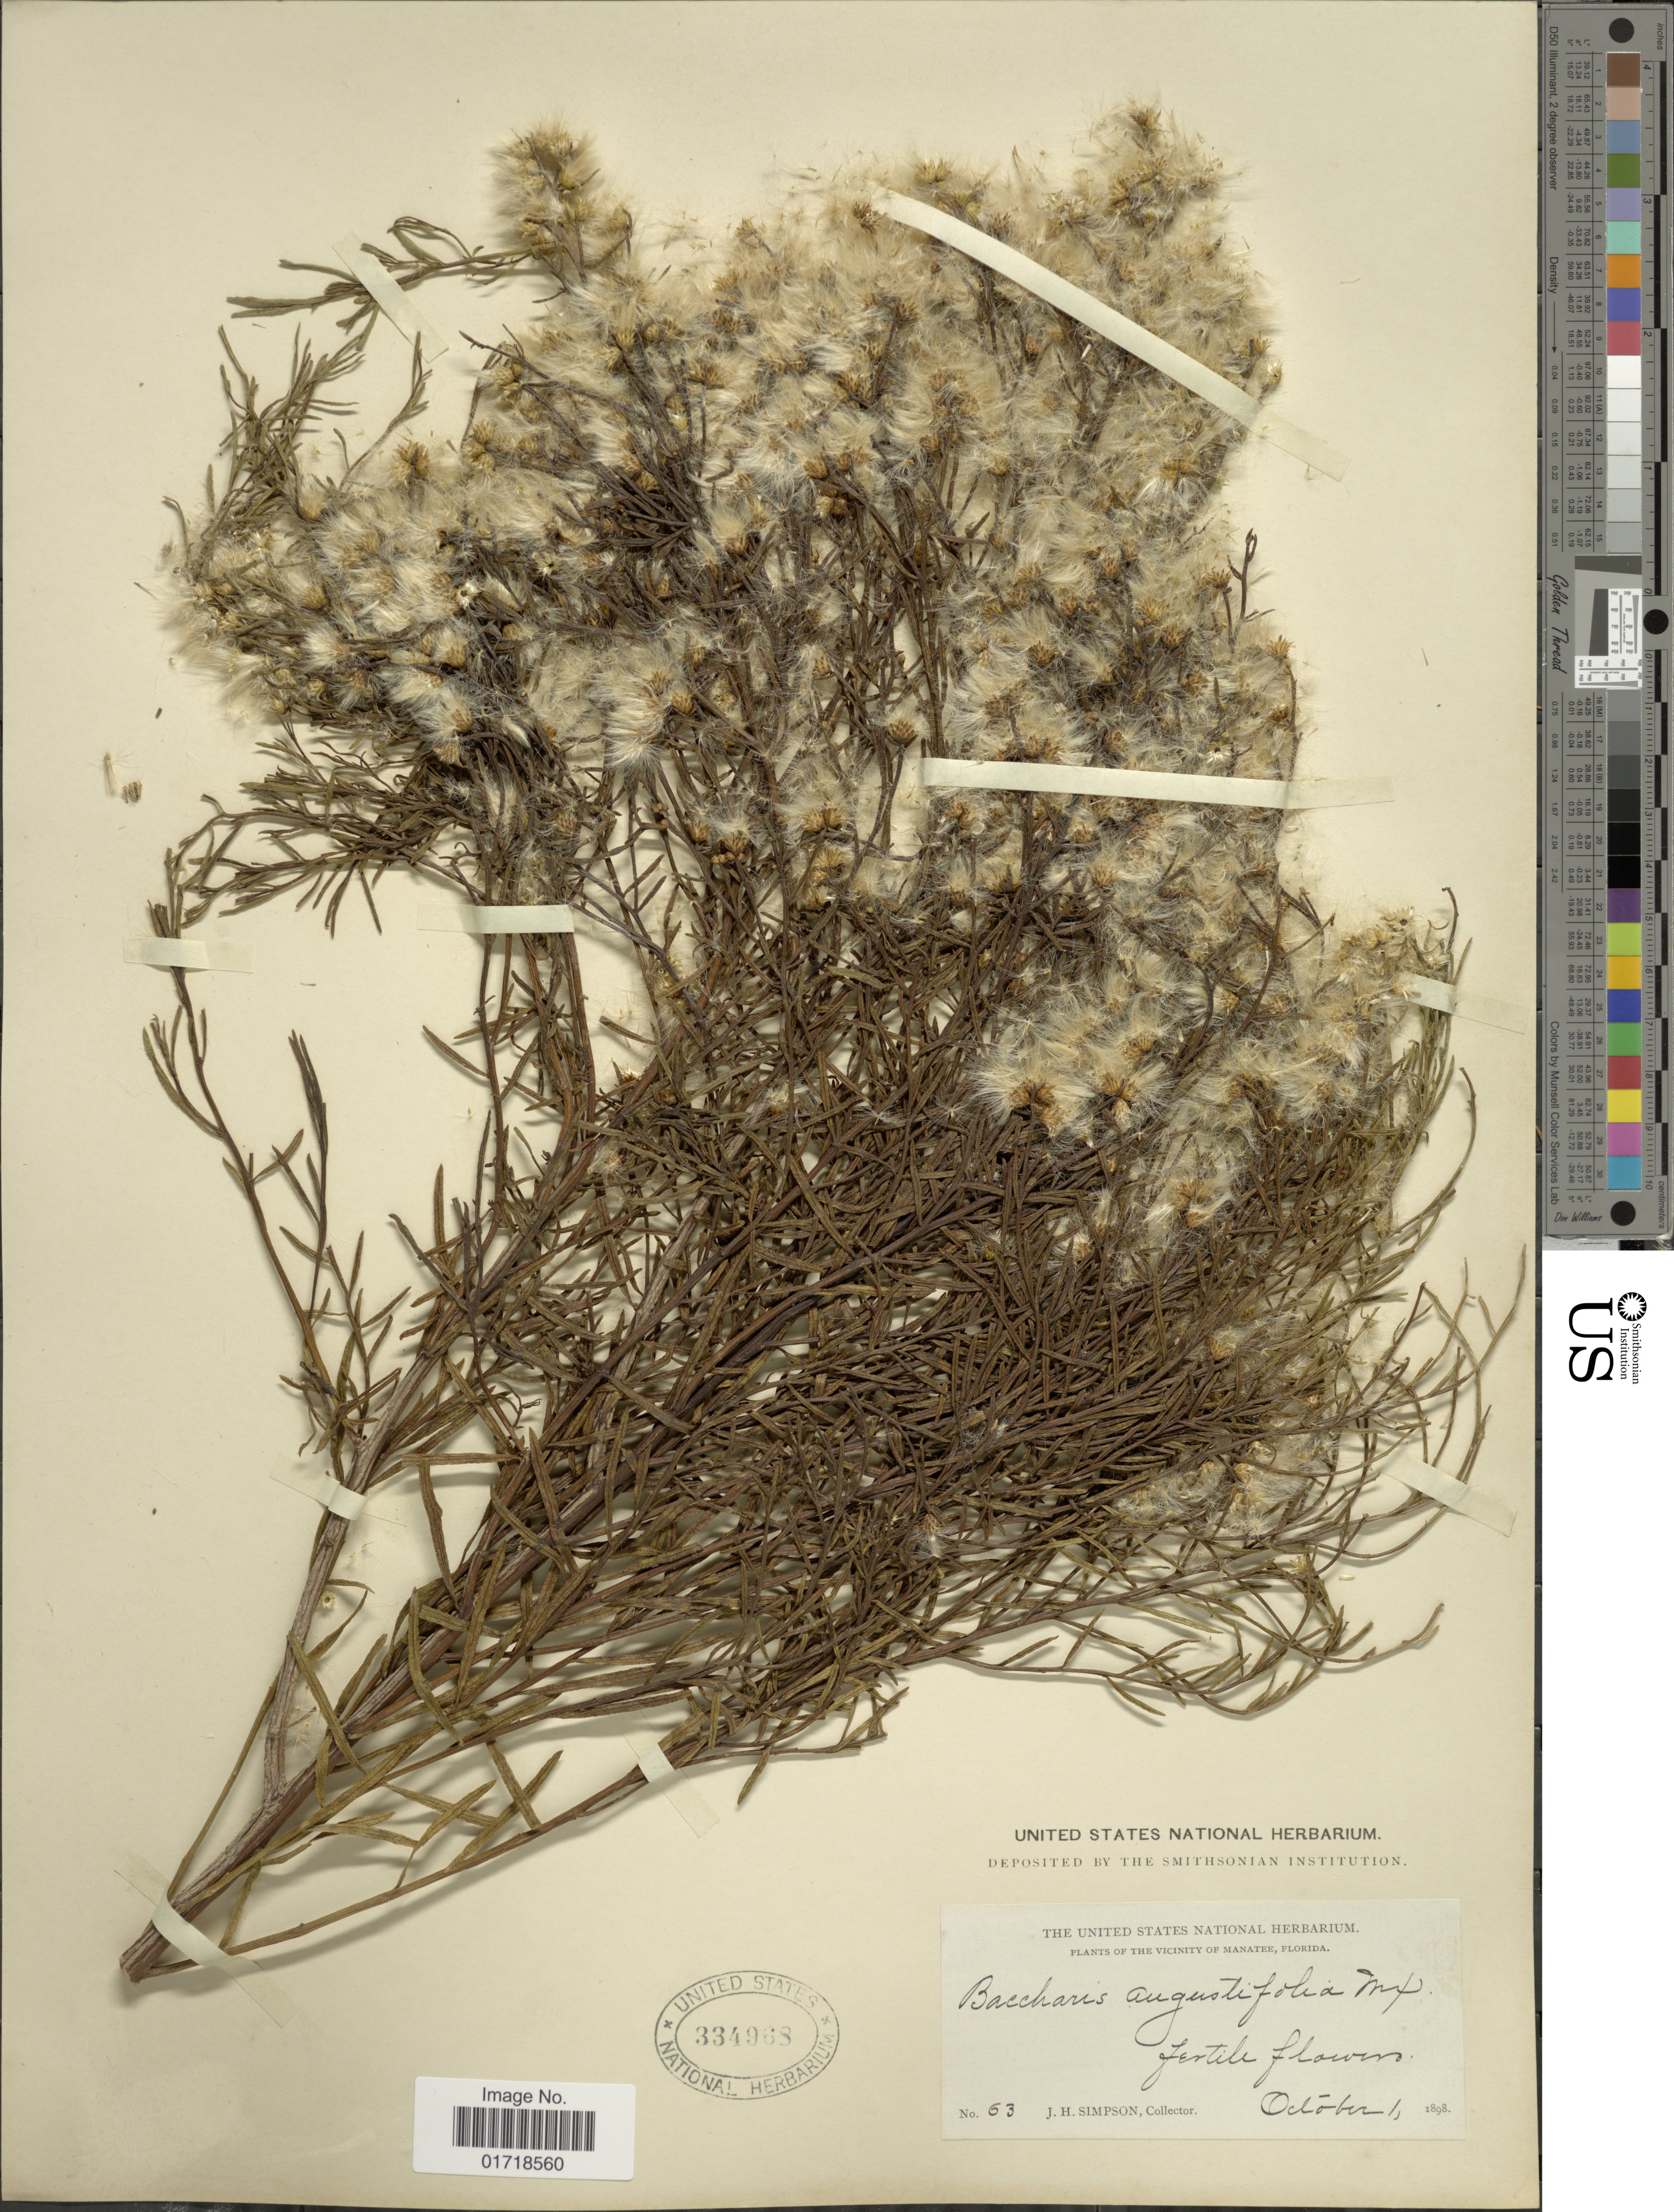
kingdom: Plantae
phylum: Tracheophyta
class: Magnoliopsida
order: Asterales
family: Asteraceae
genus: Baccharis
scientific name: Baccharis angustifolia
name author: Michx.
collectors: J. H. Simpson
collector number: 63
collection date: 1898-10-01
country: United States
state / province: Florida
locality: Vicinity of Manatee, Sterile flowers.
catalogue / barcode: US 334968